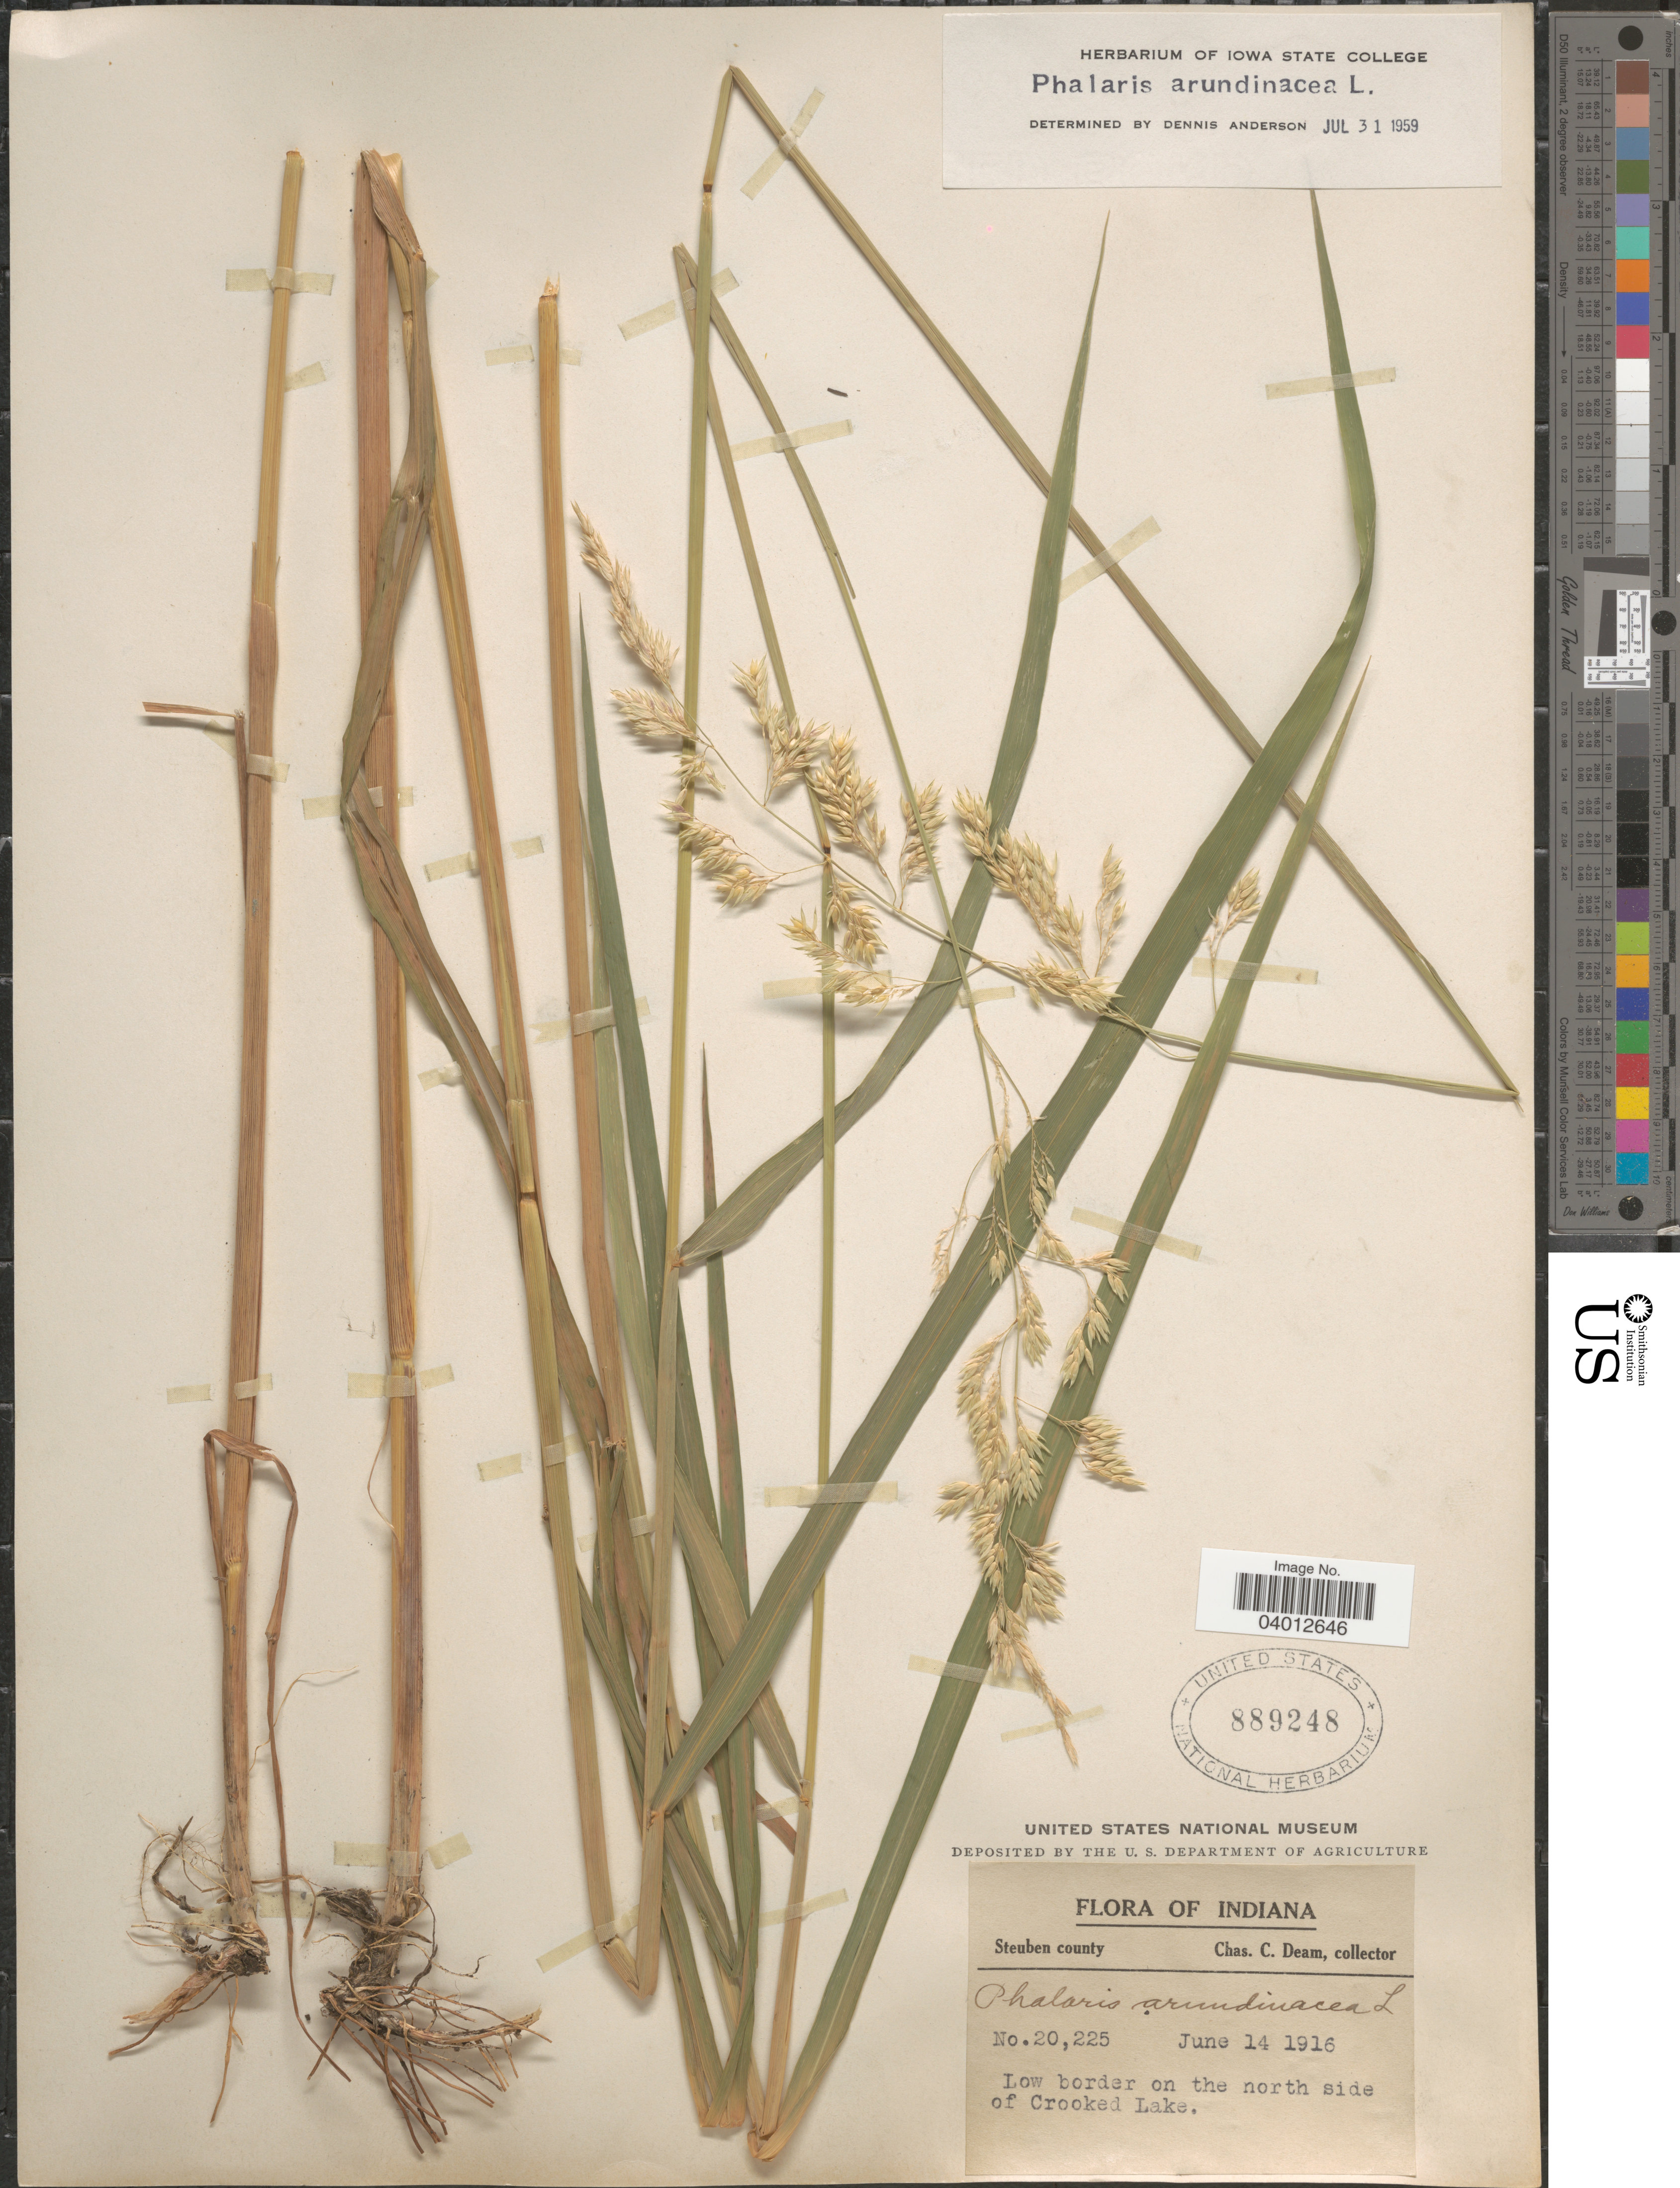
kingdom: Plantae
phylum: Tracheophyta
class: Liliopsida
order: Poales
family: Poaceae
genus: Phalaris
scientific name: Phalaris arundinacea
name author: L.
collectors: C. C. Deam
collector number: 20225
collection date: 1916-06-14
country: United States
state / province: Indiana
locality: Steuben county. Low border on the north side of Crooked Lake.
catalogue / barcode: US 889248